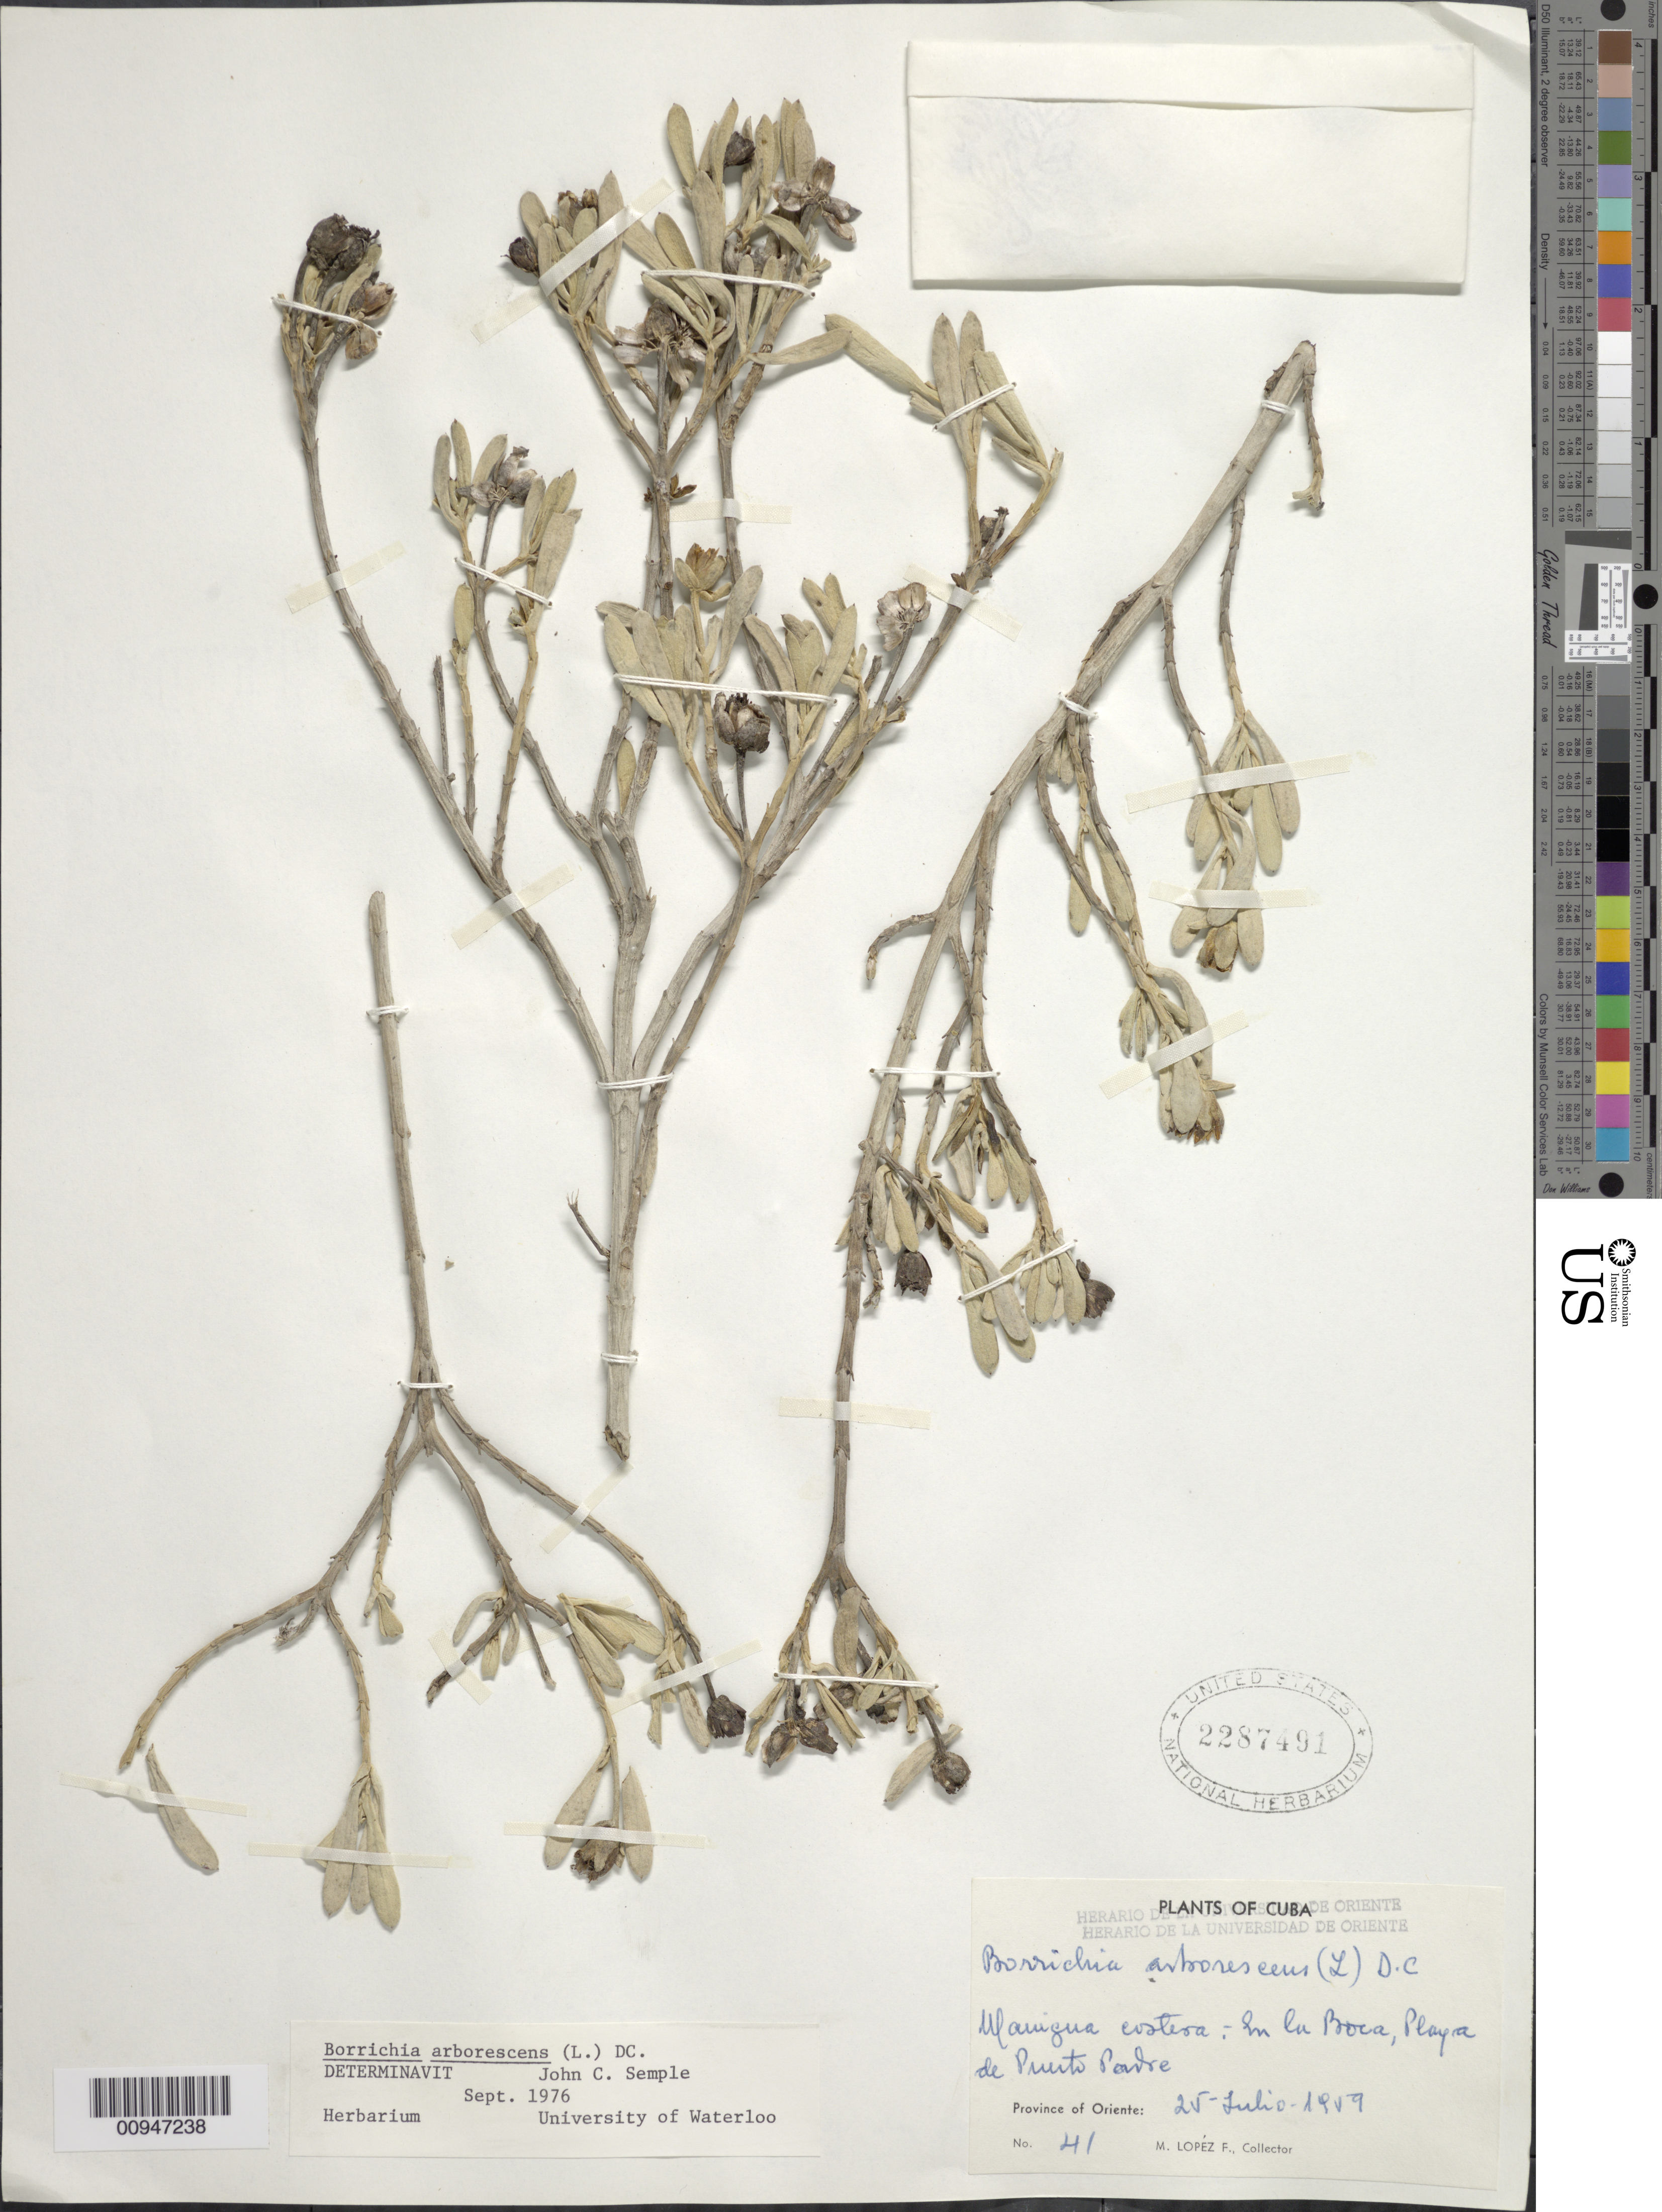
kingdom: Plantae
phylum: Tracheophyta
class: Magnoliopsida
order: Asterales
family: Asteraceae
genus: Borrichia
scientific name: Borrichia arborescens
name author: (L.) DC.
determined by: Semple, J. C.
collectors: M. López Figueiras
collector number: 41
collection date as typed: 25 Jul 1959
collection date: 1959-07-25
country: Cuba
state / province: Oriente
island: Cuba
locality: Manigua costera, alrededores de la Playa de la Boca, Puerto Padre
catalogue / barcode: US 2287491